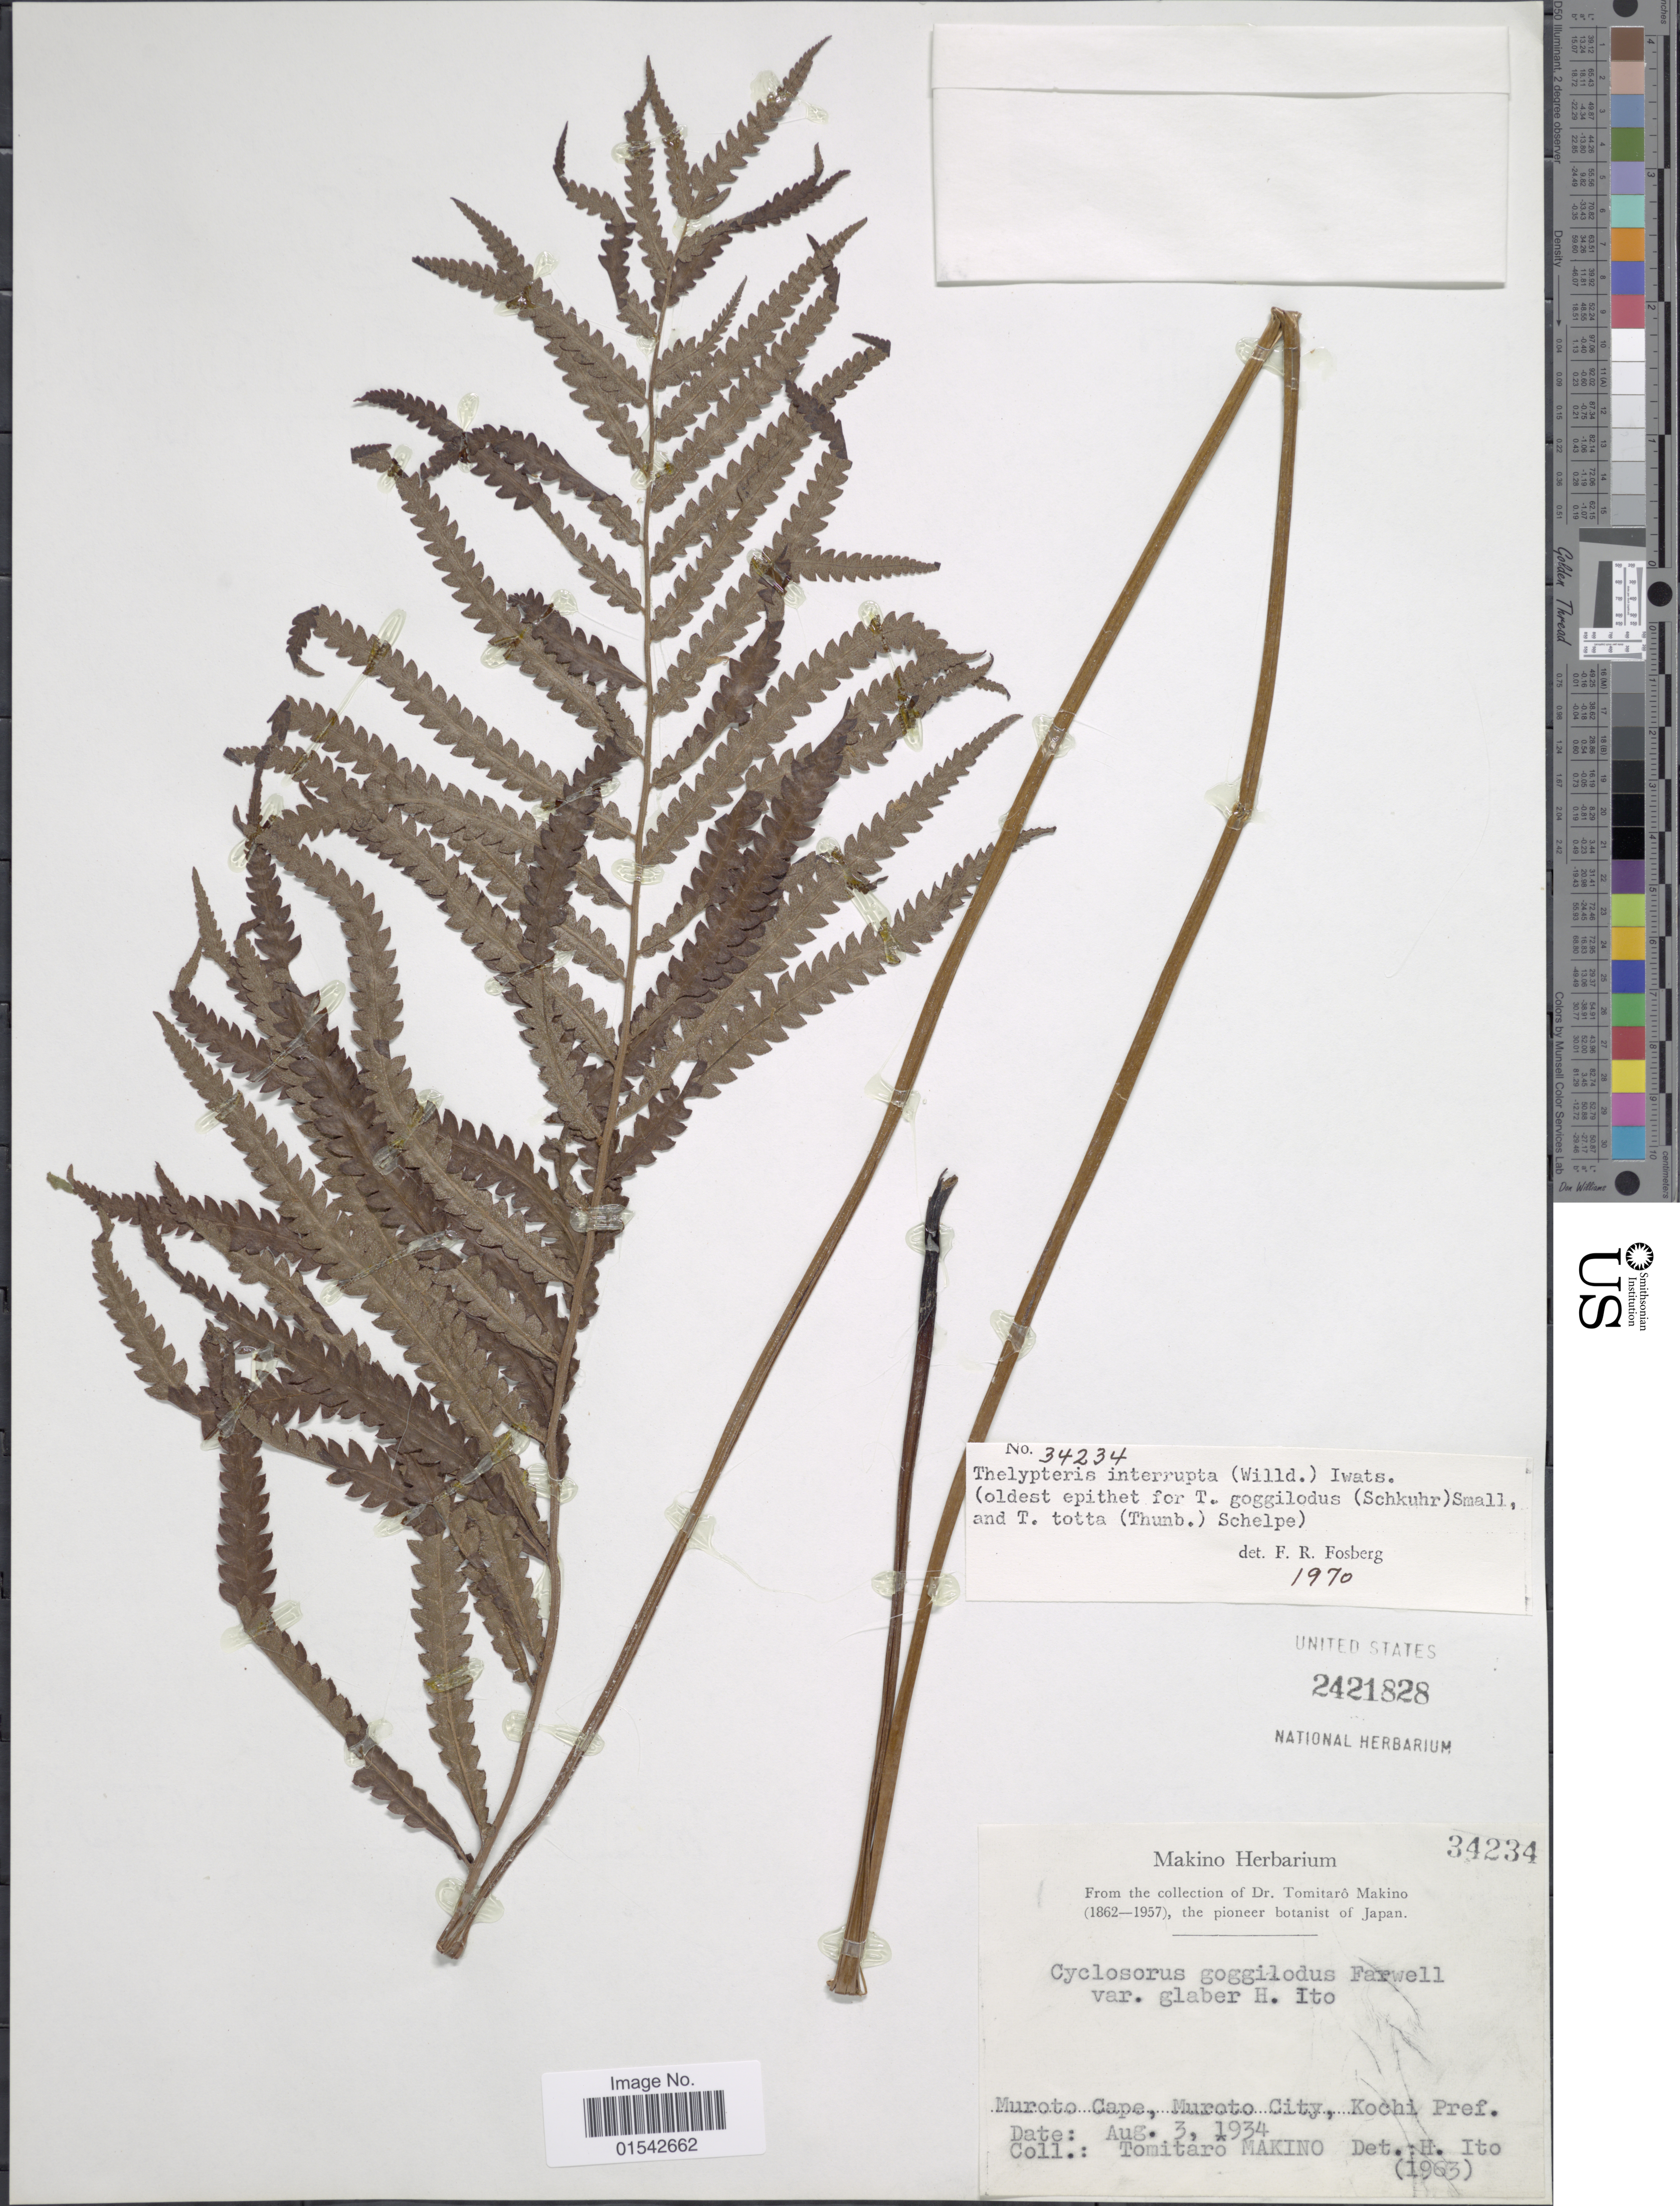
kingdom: Plantae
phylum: Tracheophyta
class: Polypodiopsida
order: Polypodiales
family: Thelypteridaceae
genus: Cyclosorus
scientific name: Cyclosorus interruptus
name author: (Willd.) H. Itô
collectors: T. Makino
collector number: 34234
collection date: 1934-08-03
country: Japan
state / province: Koti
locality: Muroto Cape, Muroto City, Kochi Pref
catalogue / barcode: US 2421828